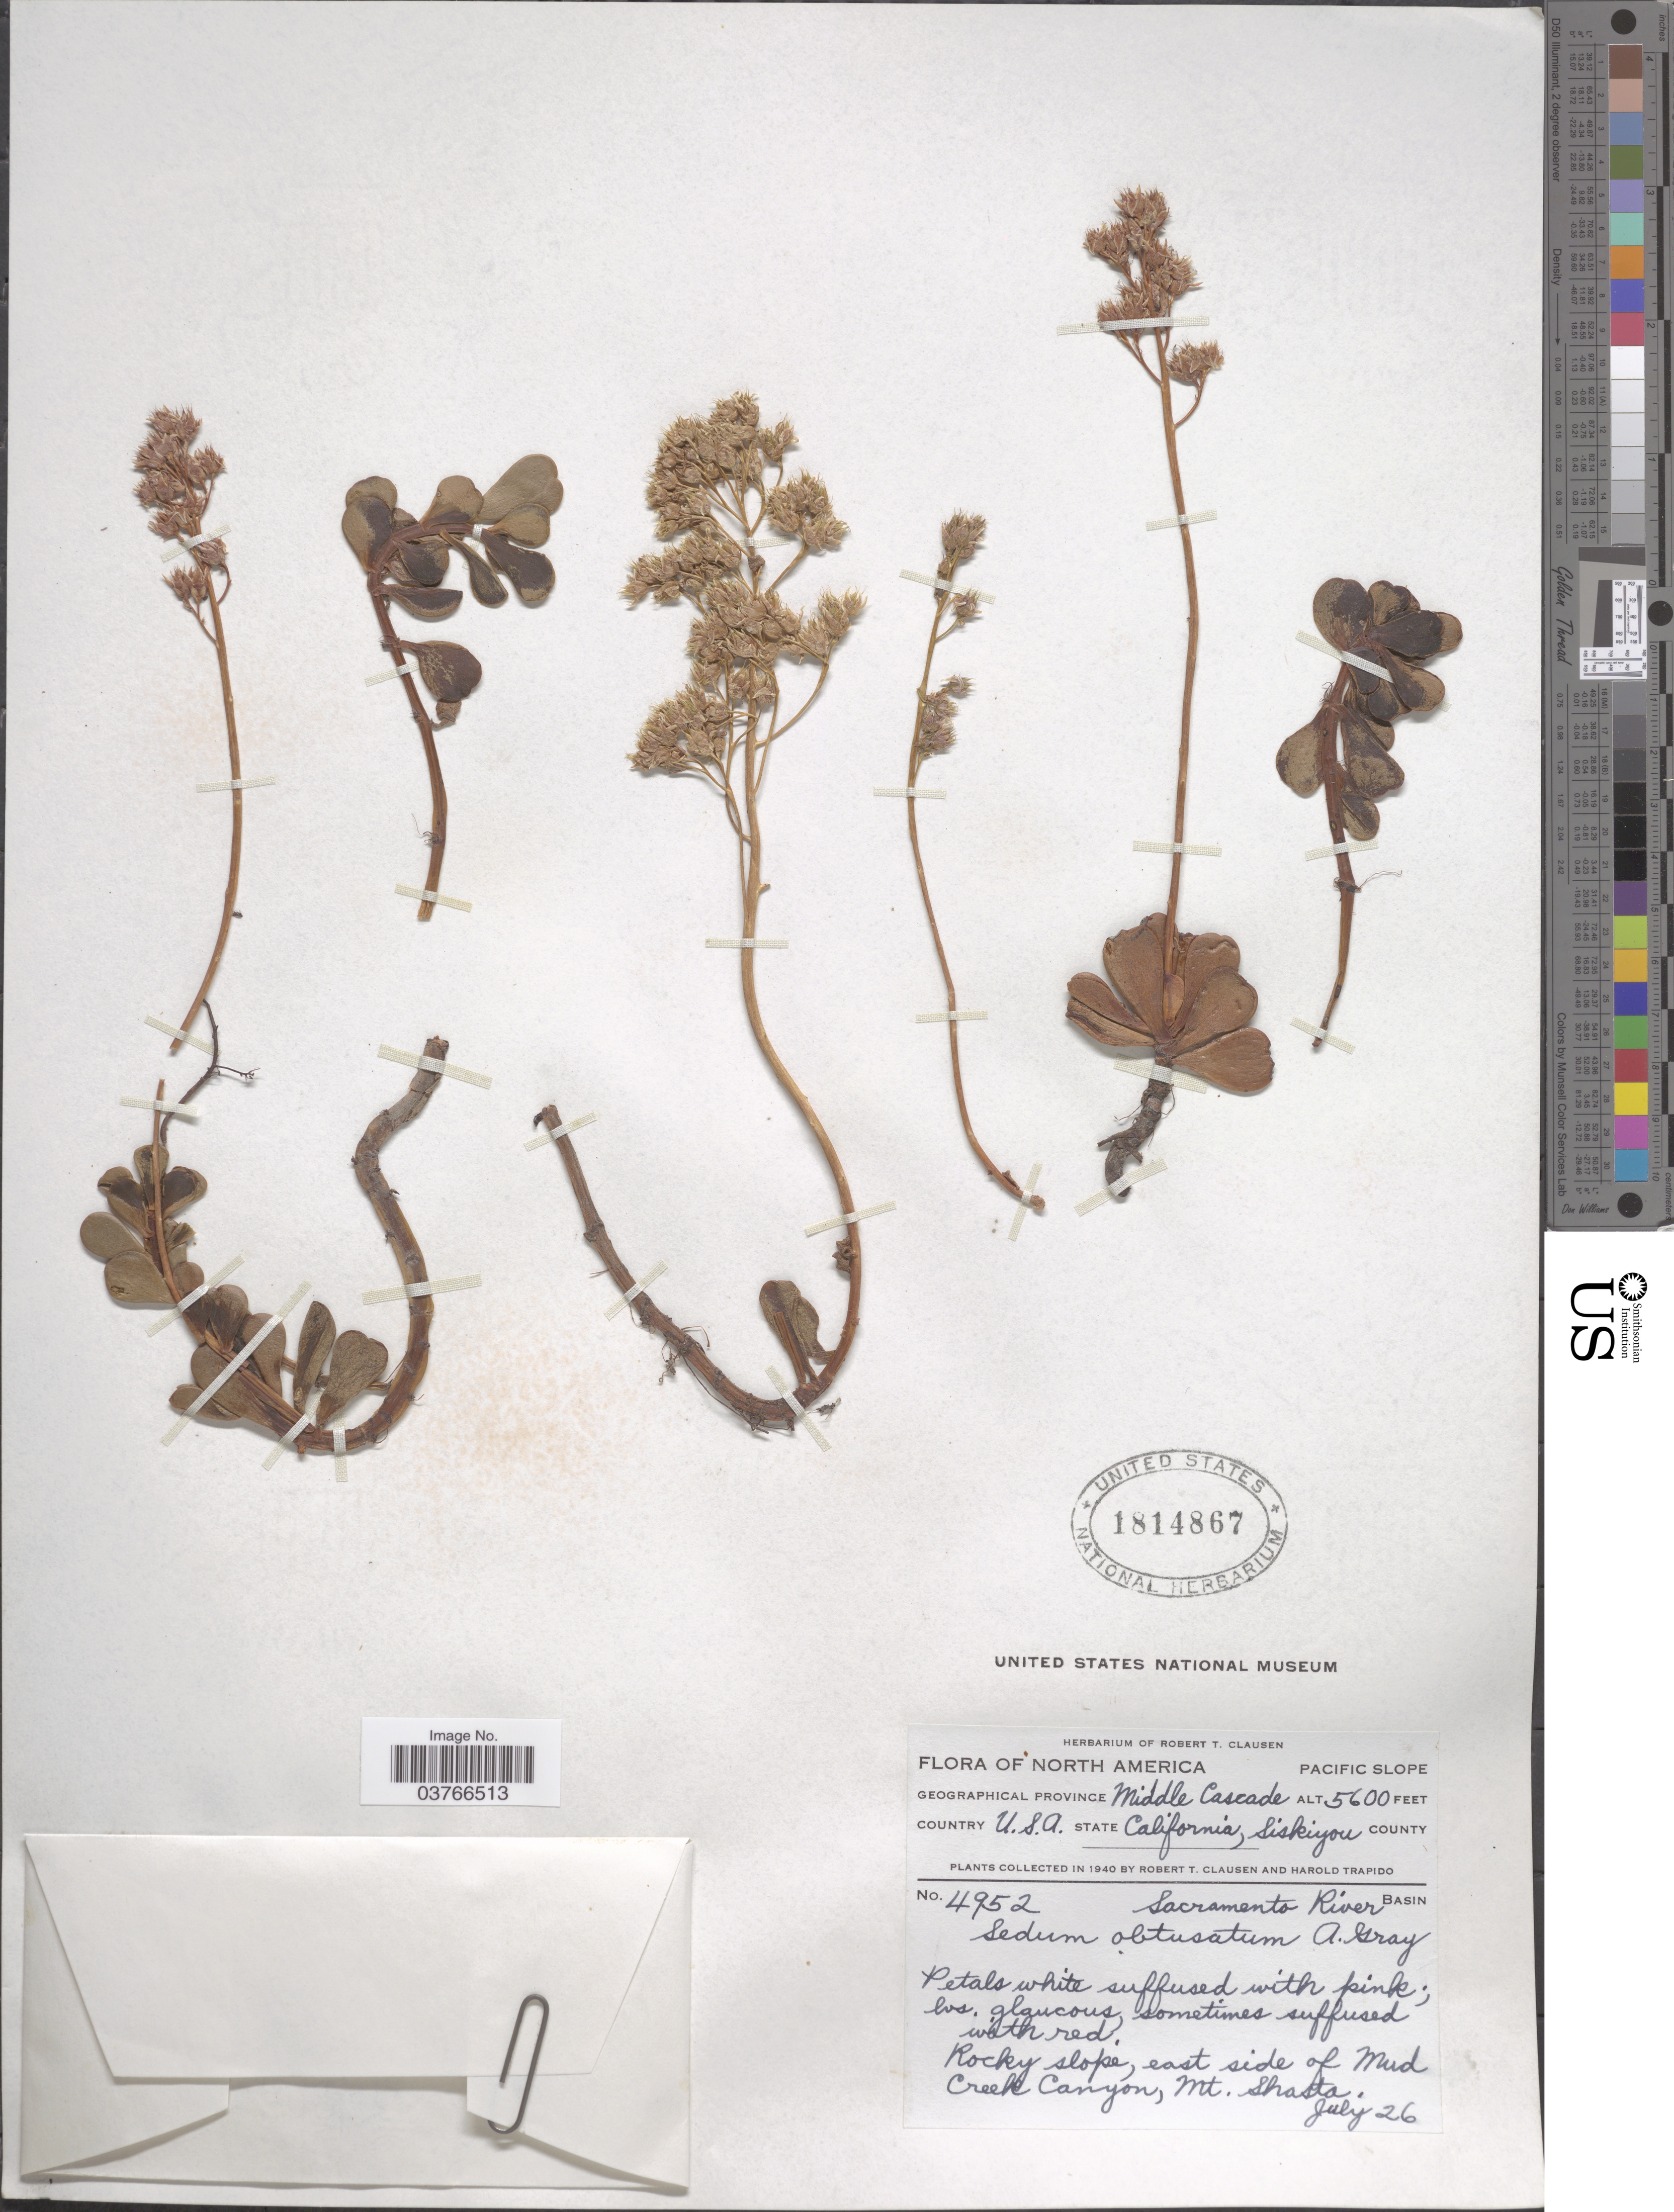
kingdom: Plantae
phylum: Tracheophyta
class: Magnoliopsida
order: Saxifragales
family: Crassulaceae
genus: Sedum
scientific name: Sedum obtusatum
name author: A. Gray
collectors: R. T. Clausen & H. Trapido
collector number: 4952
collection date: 1940-07-26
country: United States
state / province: California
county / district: Siskiyou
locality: Pacific Slope. Province Middle Cascade. Siskiyou County. Sacramento River Basin. Rocky slope, east side of Mud Creek Canyon, Mt. Shasta.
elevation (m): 1707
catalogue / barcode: US 1814867